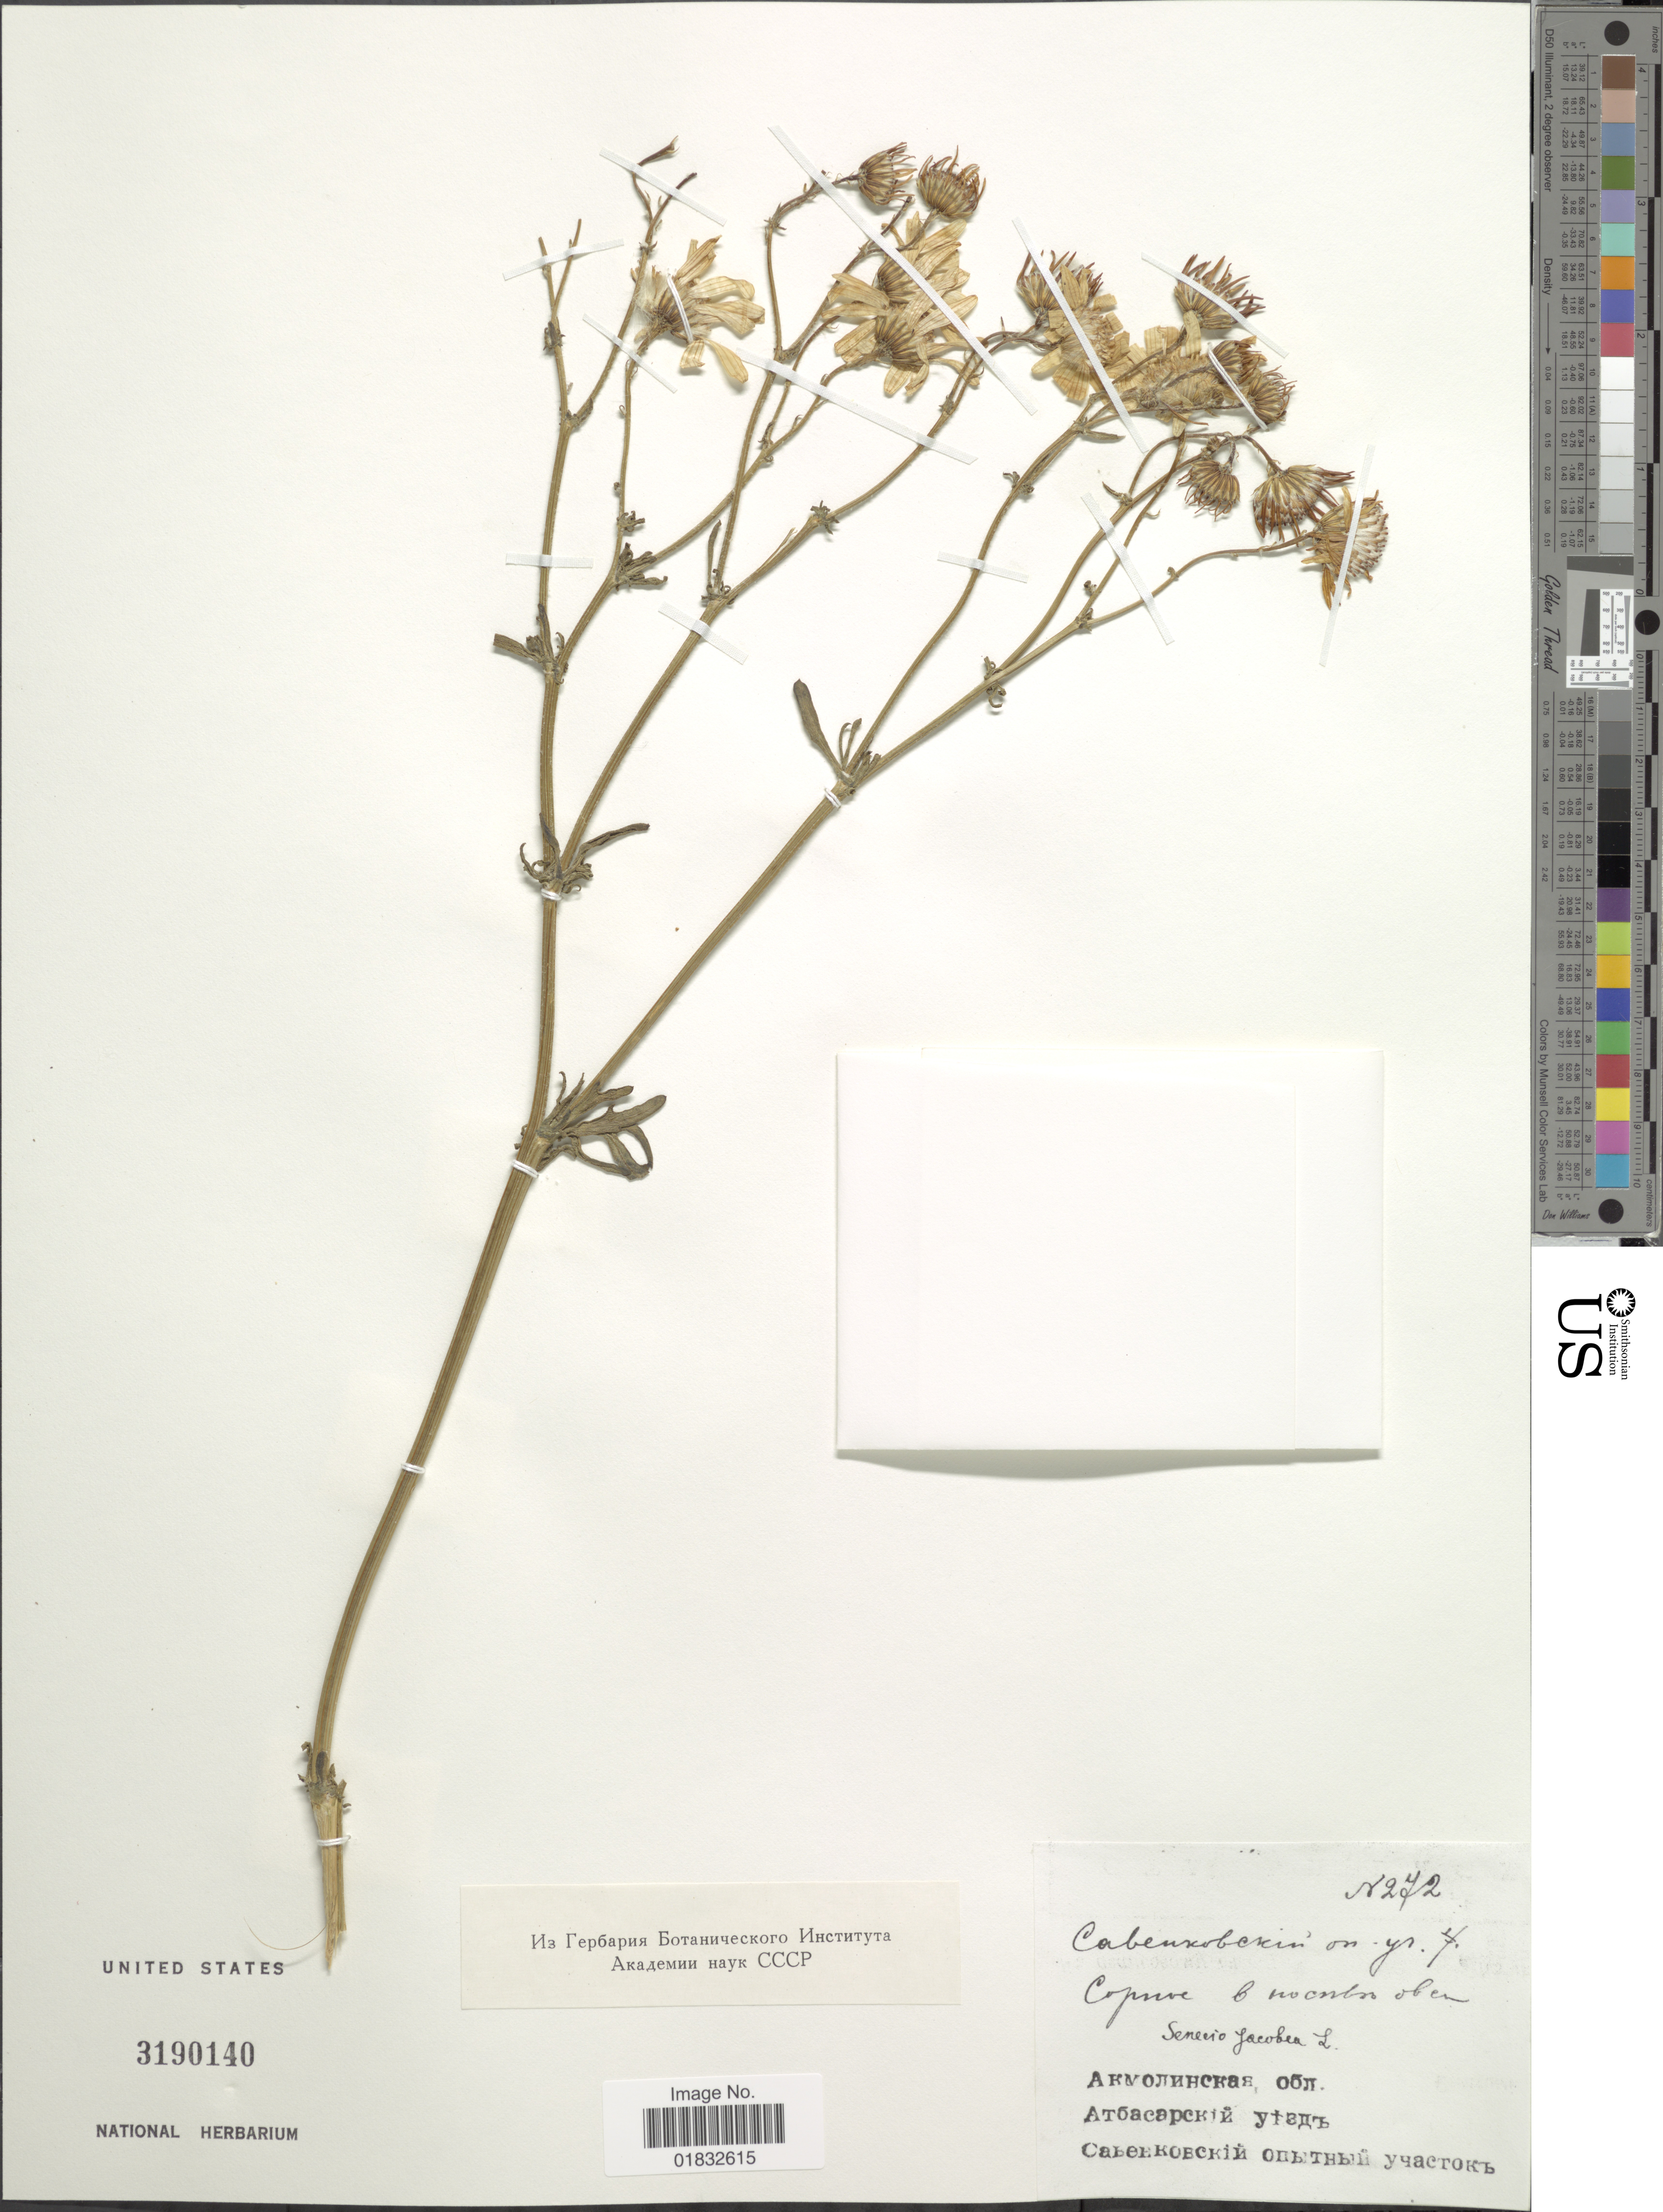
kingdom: Plantae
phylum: Tracheophyta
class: Magnoliopsida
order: Asterales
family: Asteraceae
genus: Jacobaea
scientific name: Jacobaea vulgaris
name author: Gaertn.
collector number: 272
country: Kazakhstan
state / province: Aqmola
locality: District Atbasar, Savenkovskiy experimental site.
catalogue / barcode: US 3190140